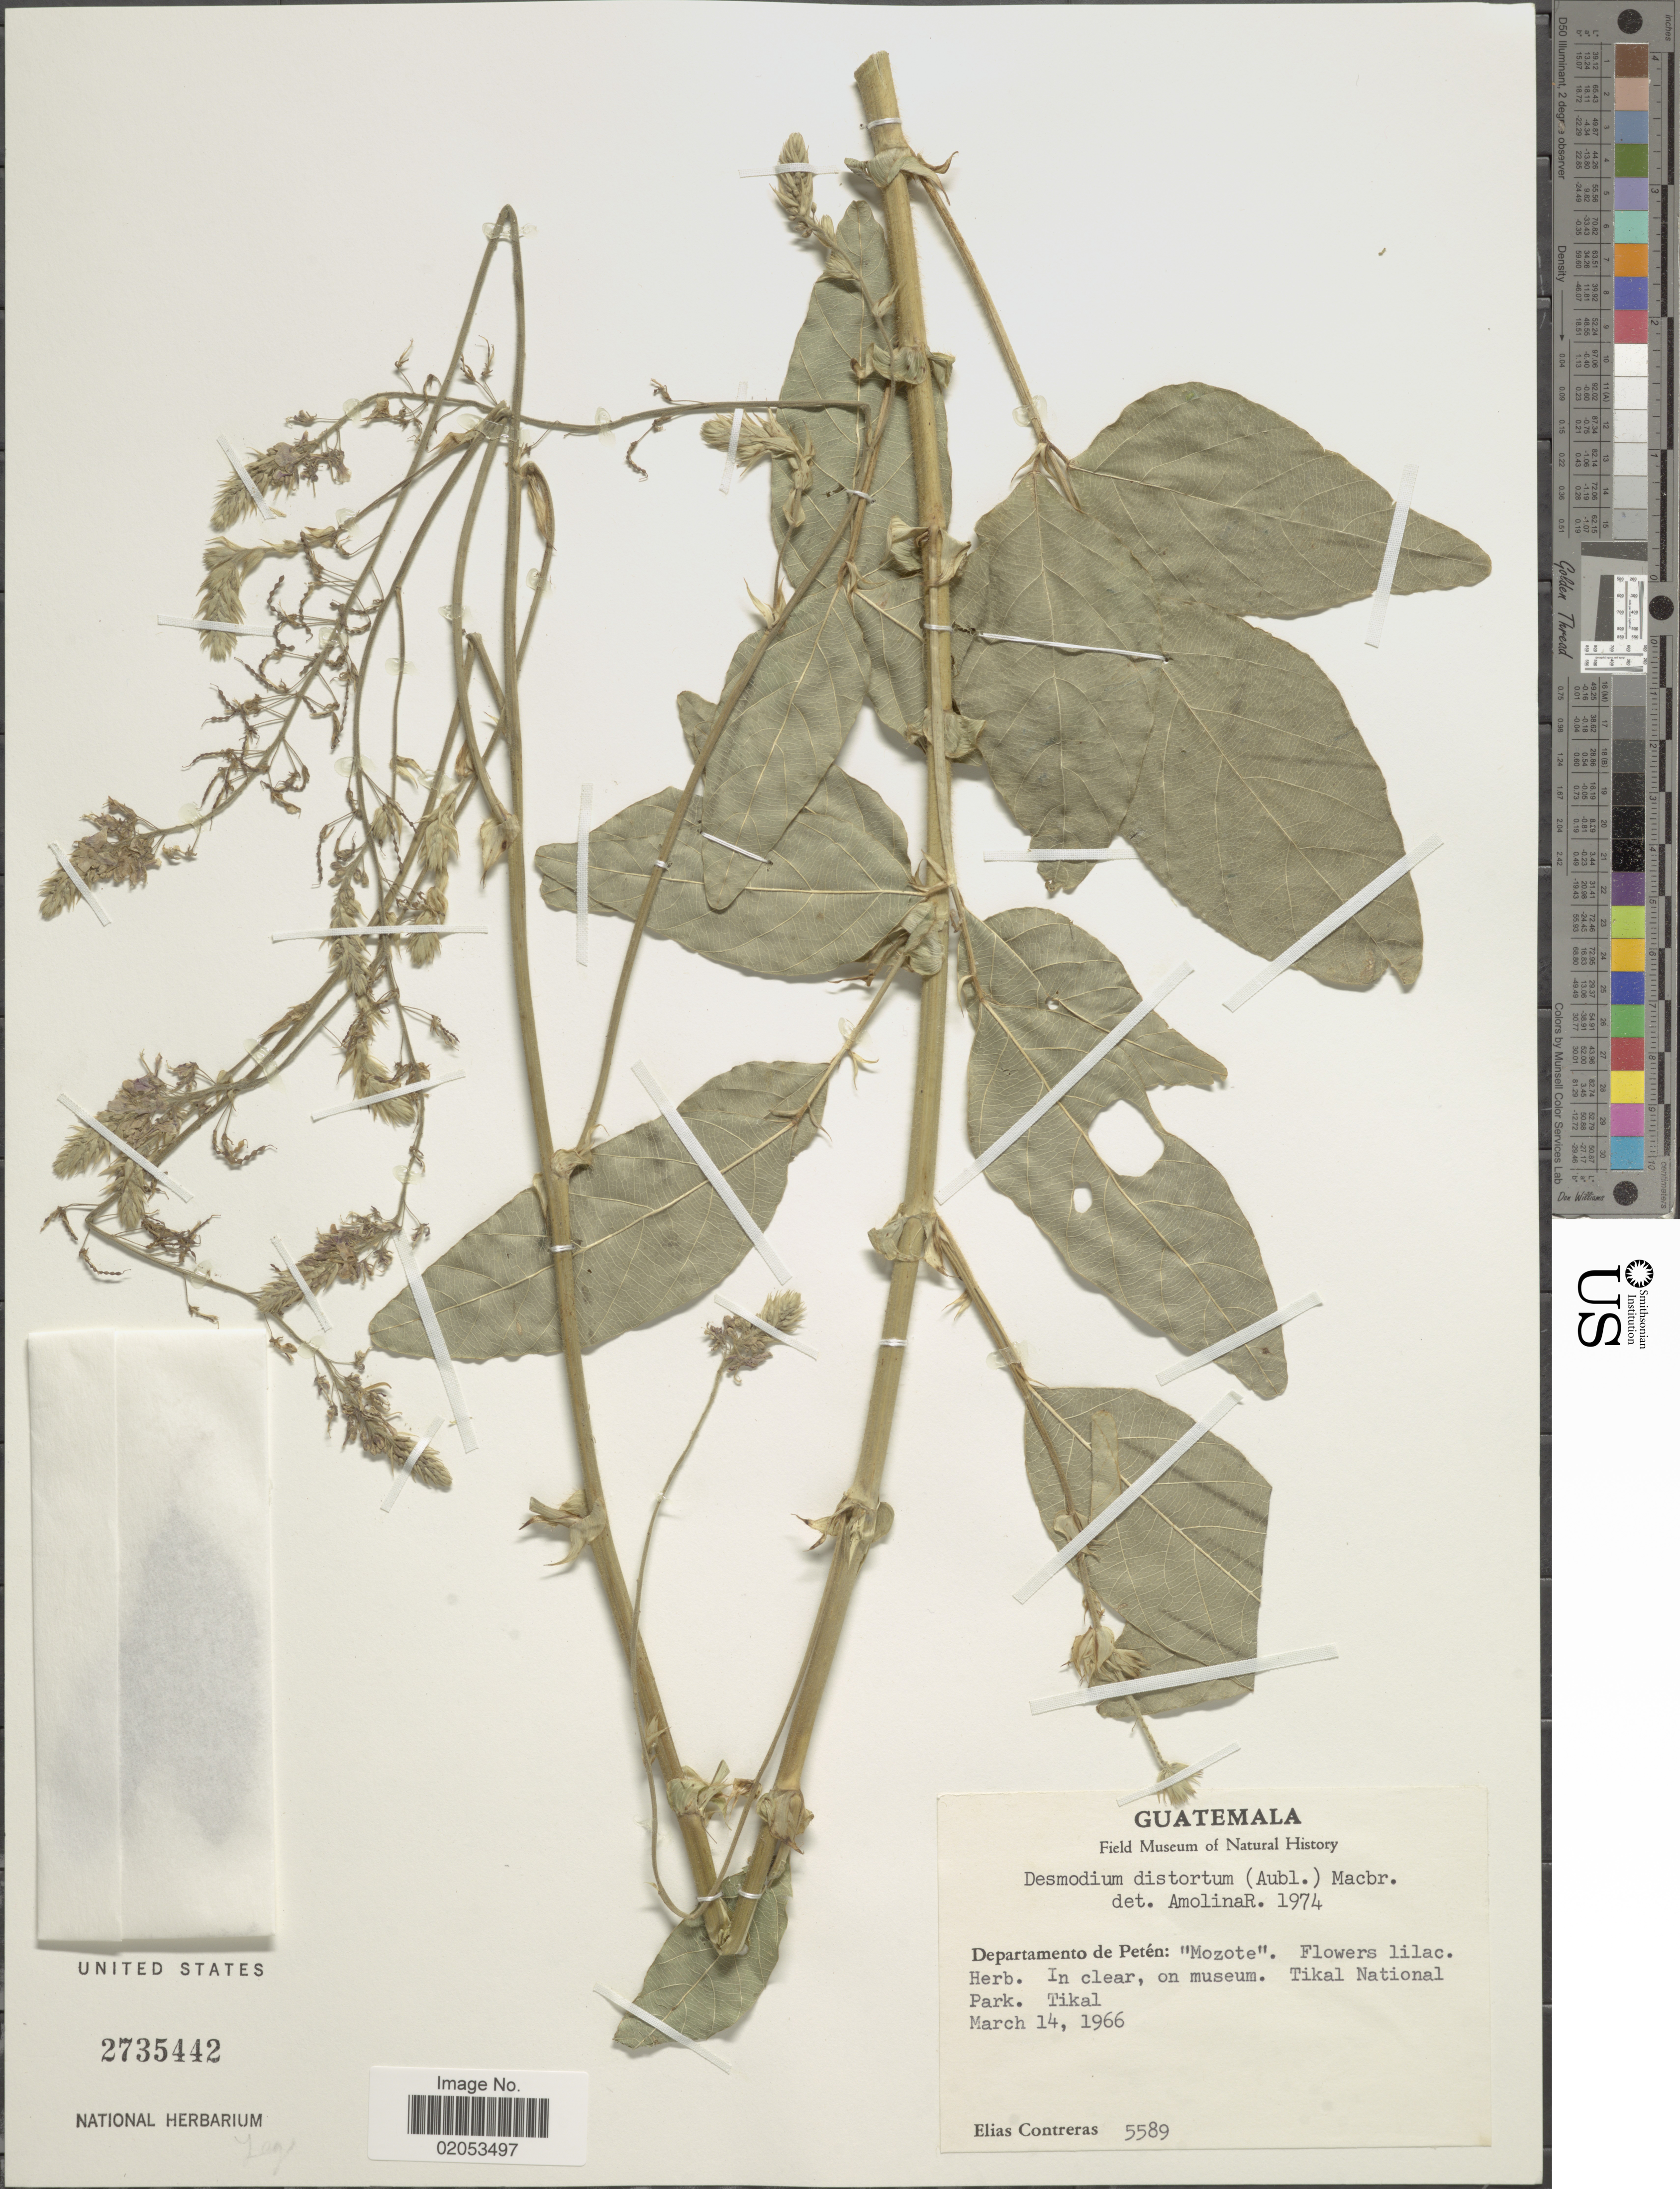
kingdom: Plantae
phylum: Tracheophyta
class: Magnoliopsida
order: Fabales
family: Fabaceae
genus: Desmodium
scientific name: Desmodium distortum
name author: (Aubl.) J.F. Macbr.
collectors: E. Contreras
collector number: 5589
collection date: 1966-03-14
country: Guatemala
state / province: El Petén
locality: Departamento de Petén: 'Mozote'. In clear, on museum. Tikal National Park. Tikal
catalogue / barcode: US 2735442